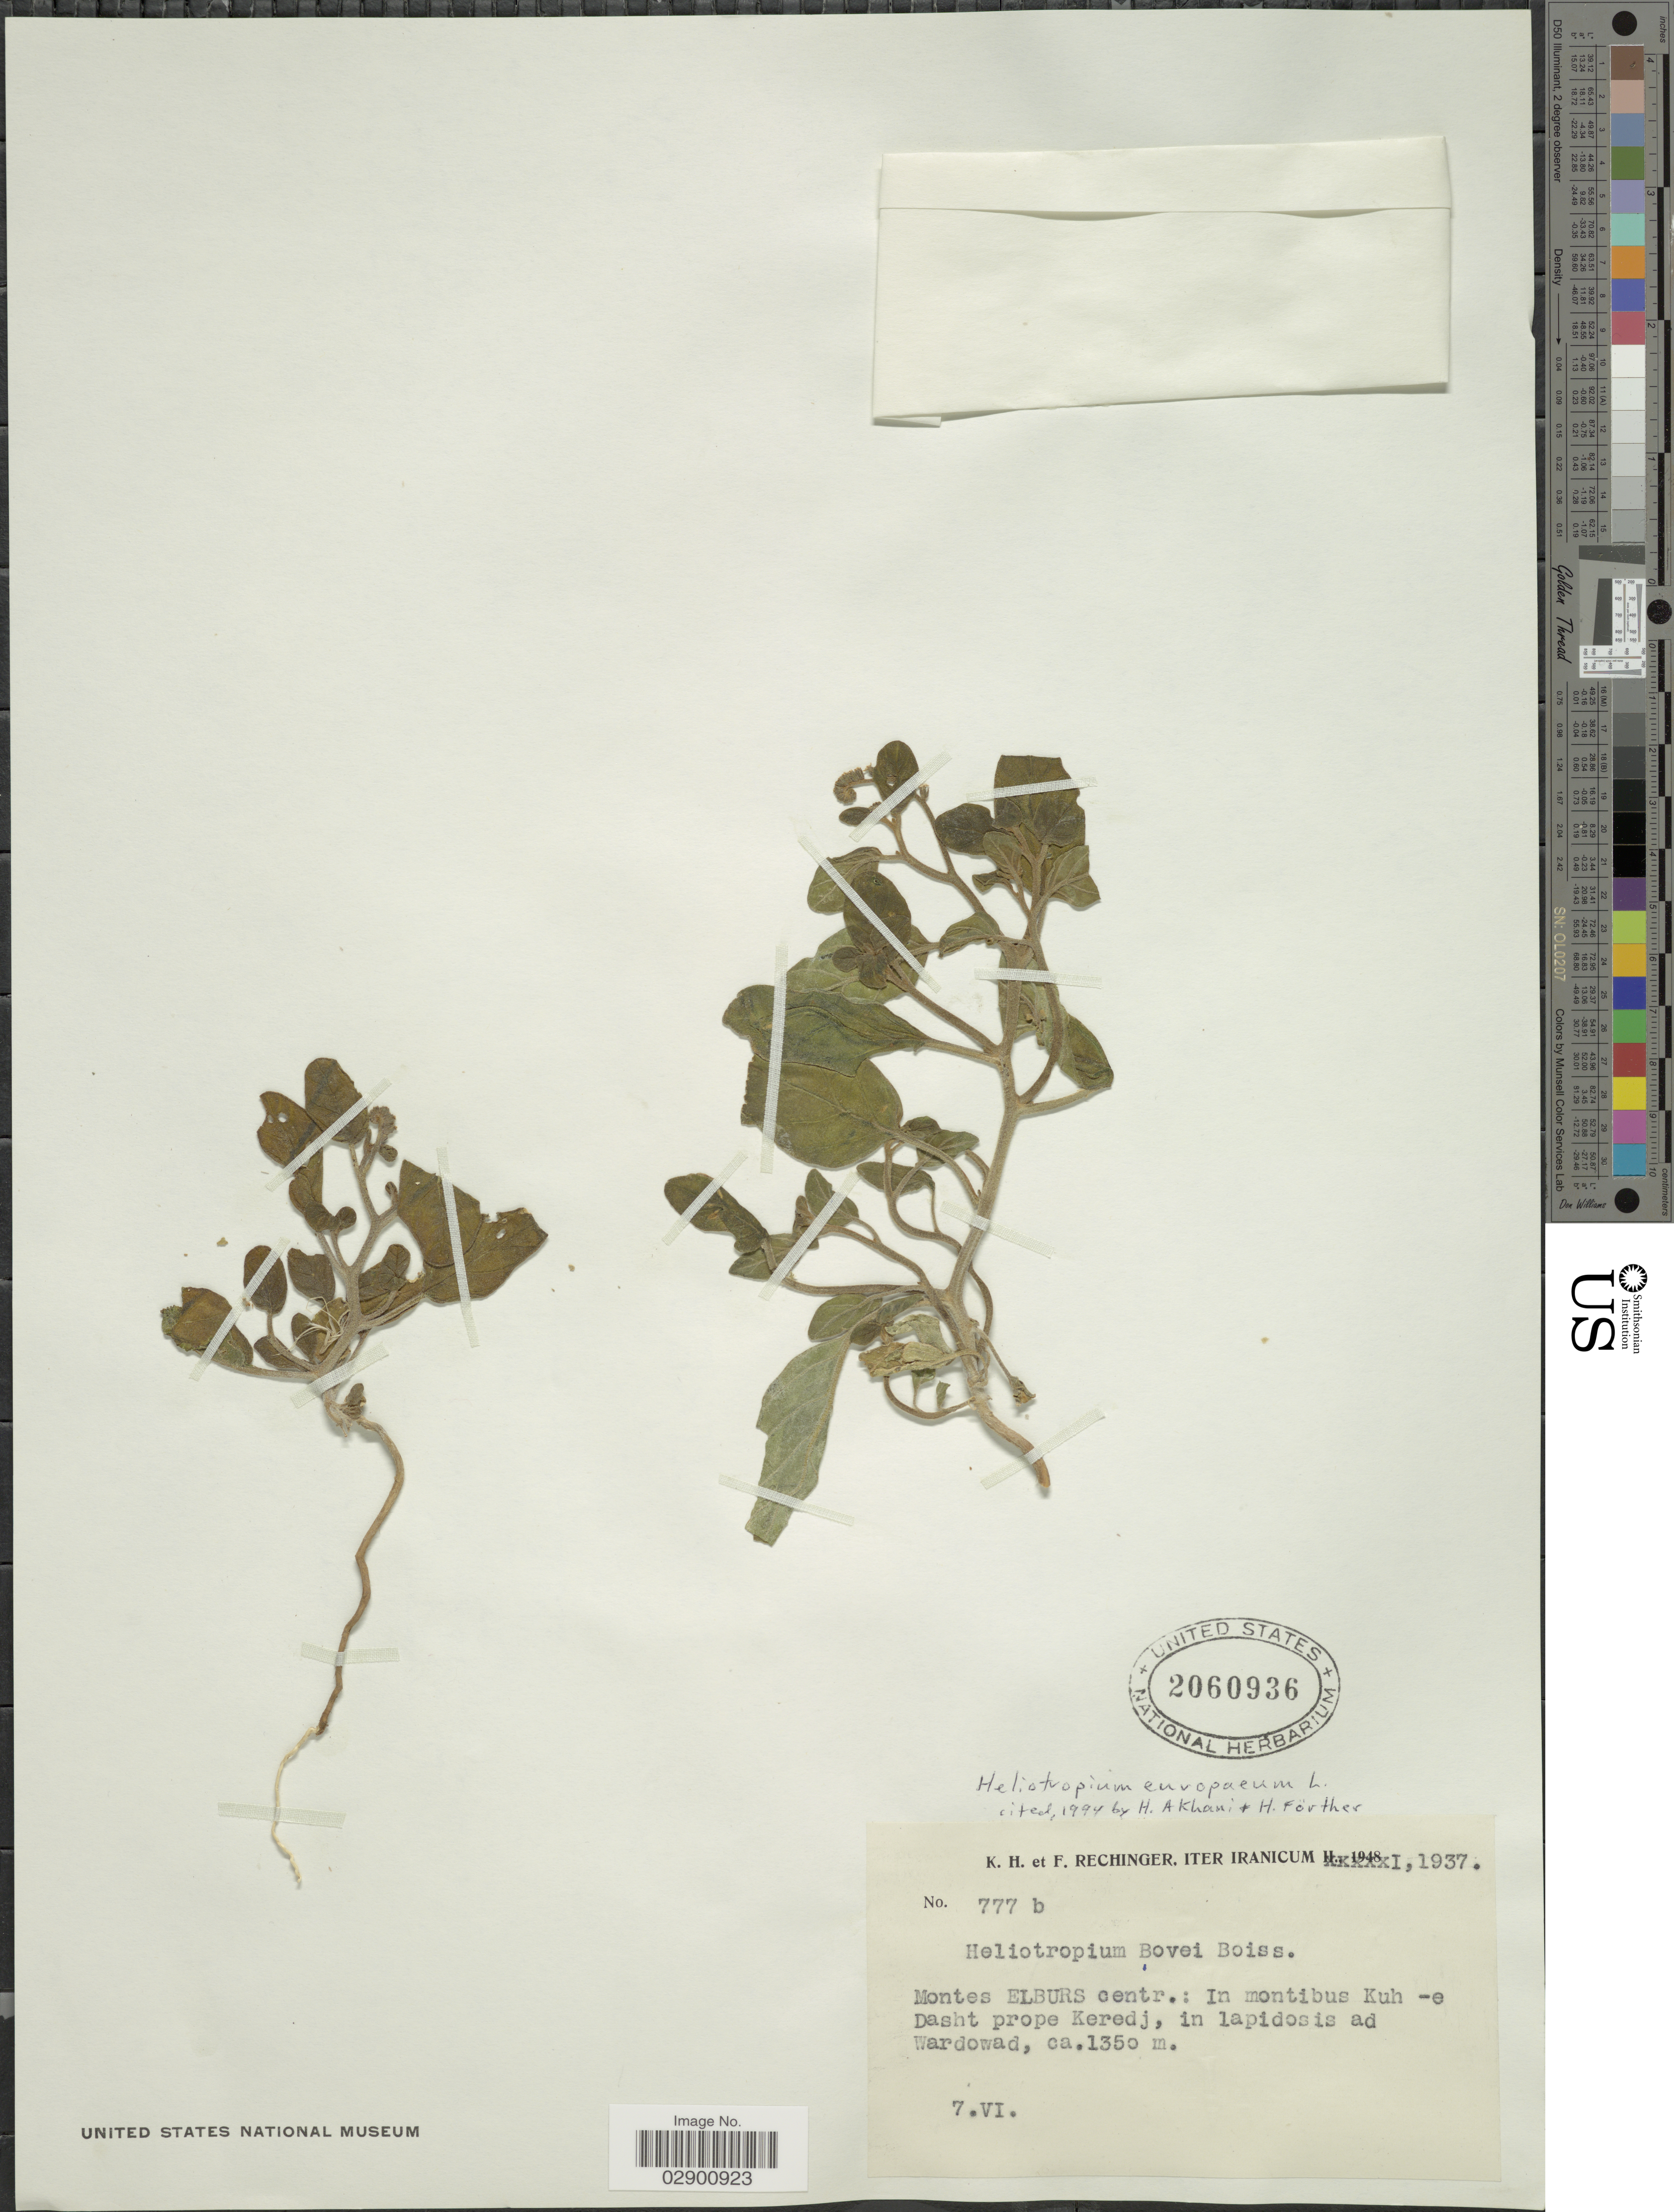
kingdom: Plantae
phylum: Tracheophyta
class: Magnoliopsida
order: Boraginales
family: Heliotropiaceae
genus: Heliotropium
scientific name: Heliotropium europaeum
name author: L.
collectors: K. H. Rechinger & F. Rechinger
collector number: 777b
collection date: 1937-06-07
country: Iran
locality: Montes Elburs centr.: In montibus Kuh-e Dasht prope Keredj, in lapidosis ad Wardowad.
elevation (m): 1350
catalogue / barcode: US 2060936